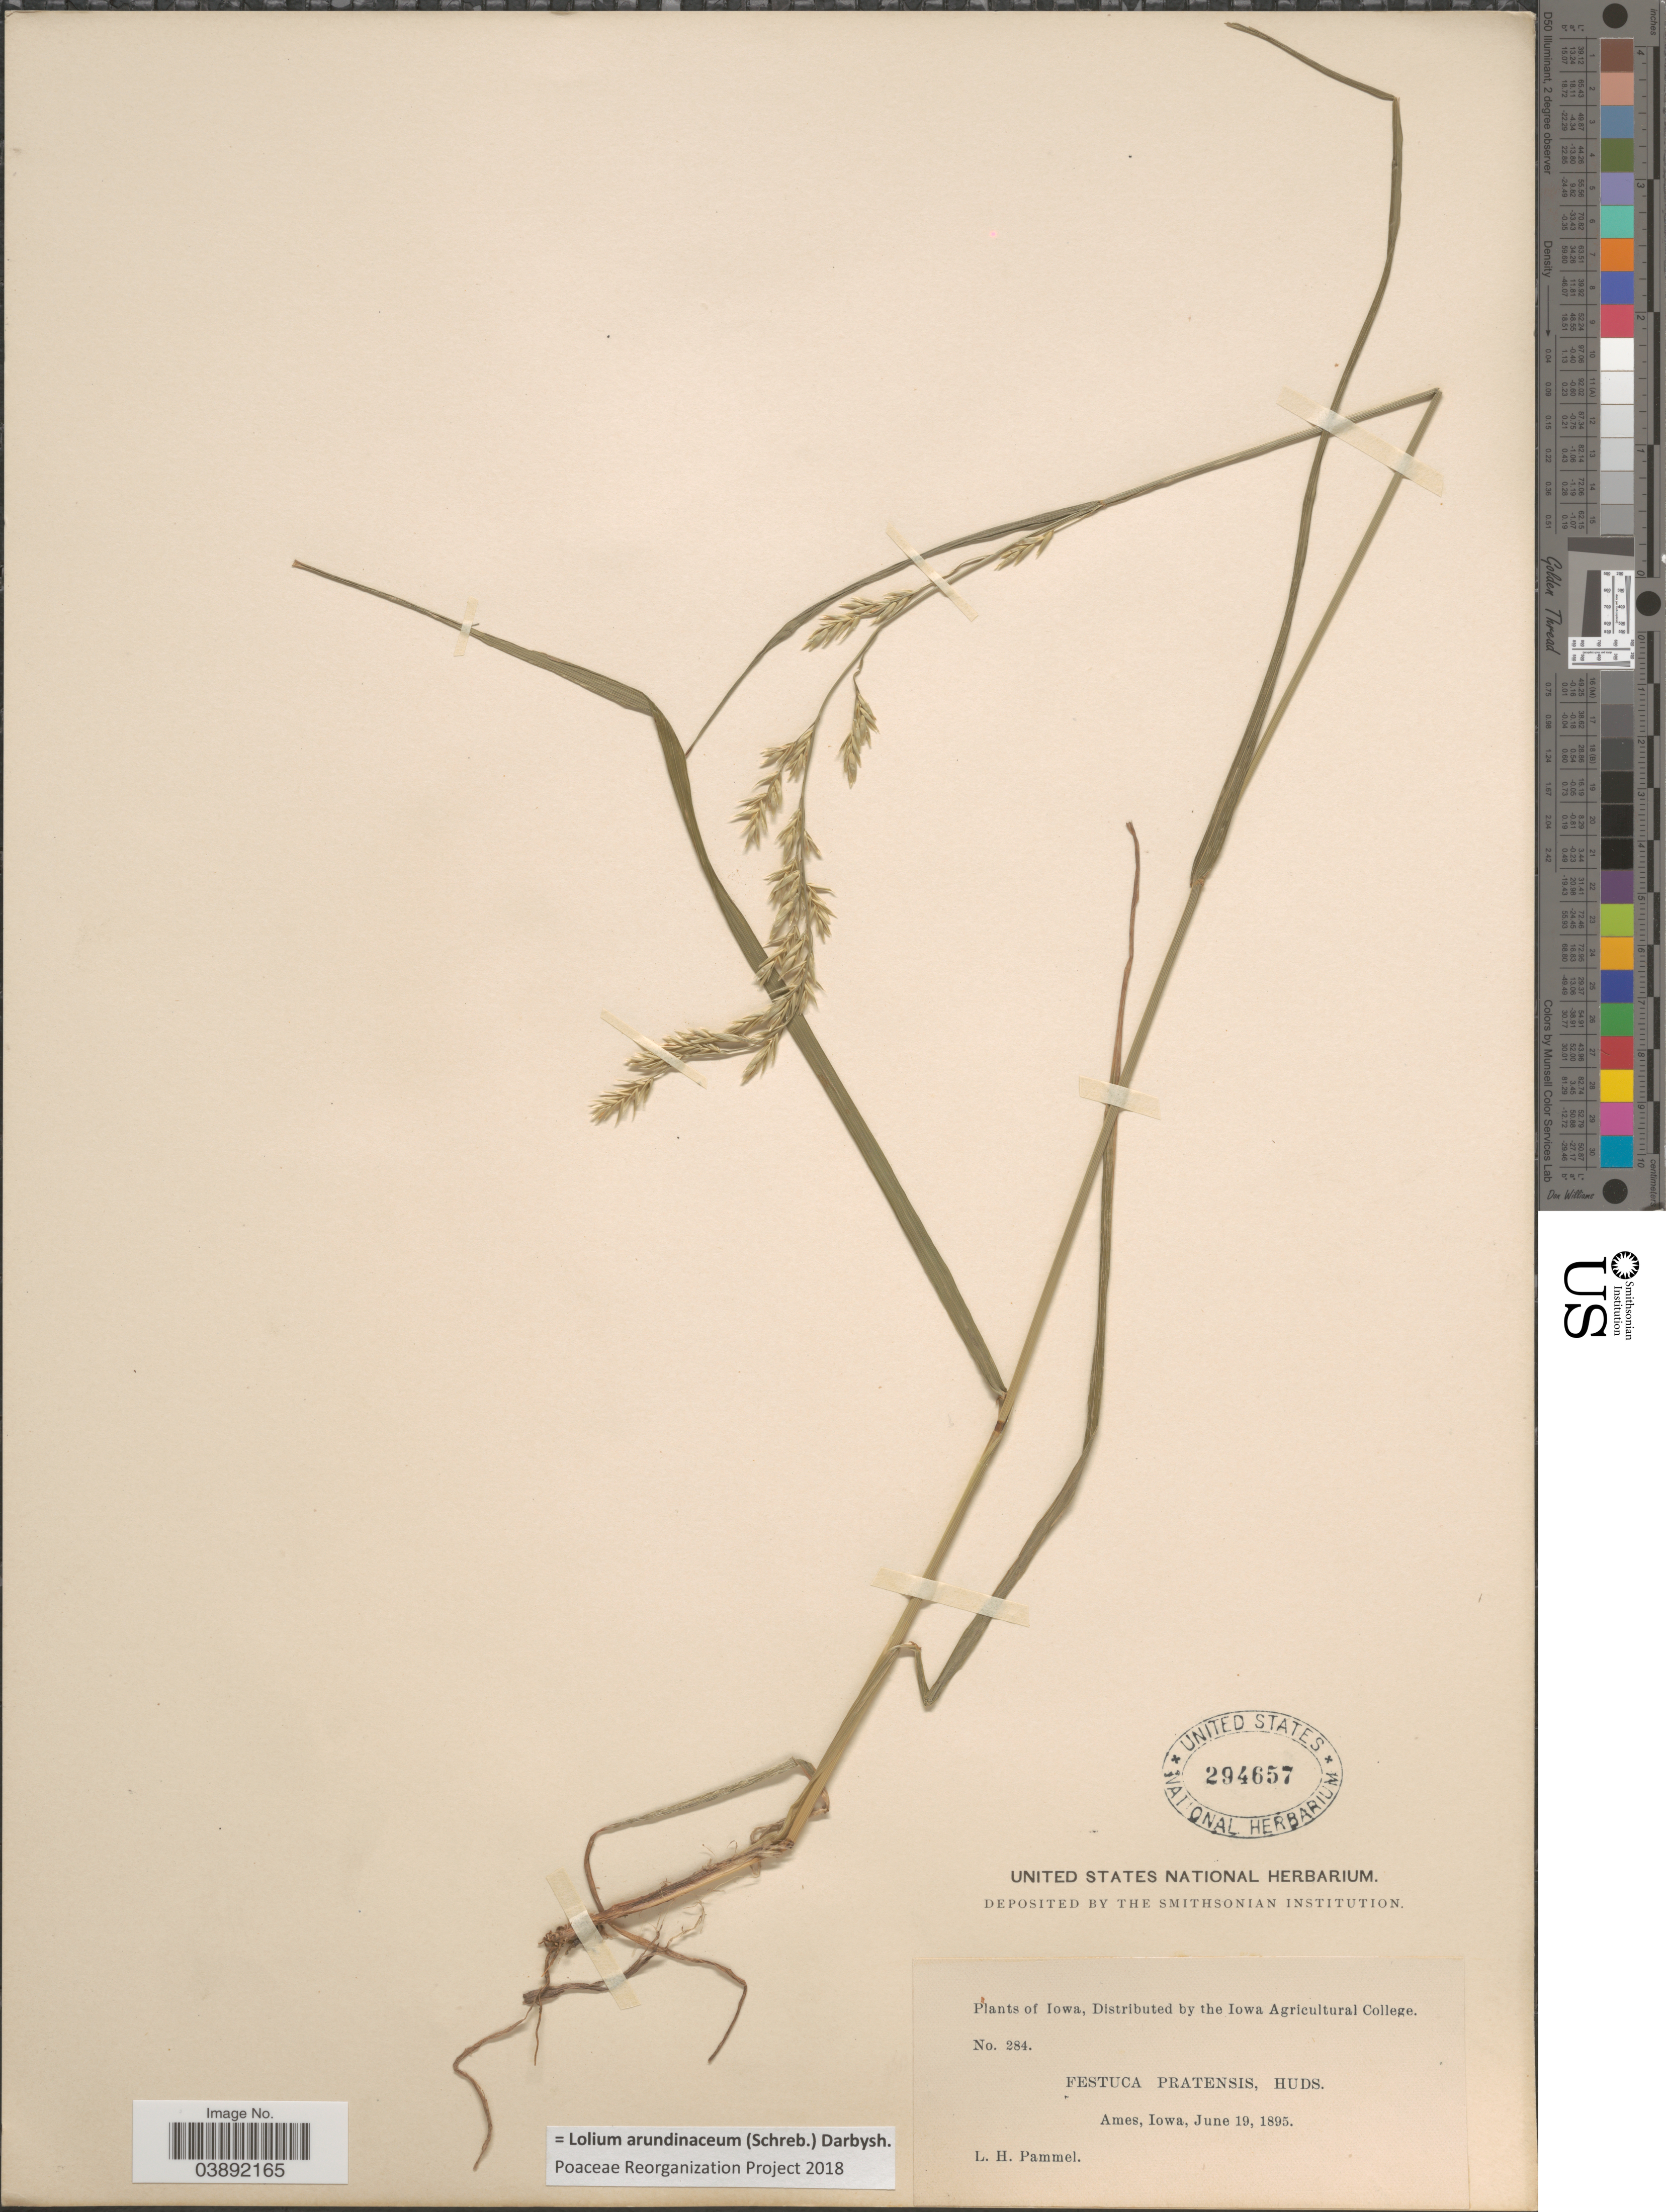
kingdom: Plantae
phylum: Tracheophyta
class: Liliopsida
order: Poales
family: Poaceae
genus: Lolium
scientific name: Lolium arundinaceum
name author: (Schreb.) Darbysh.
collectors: L. Pammel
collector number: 284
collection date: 1895-06-19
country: United States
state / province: Iowa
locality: Ames.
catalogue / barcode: US 294657